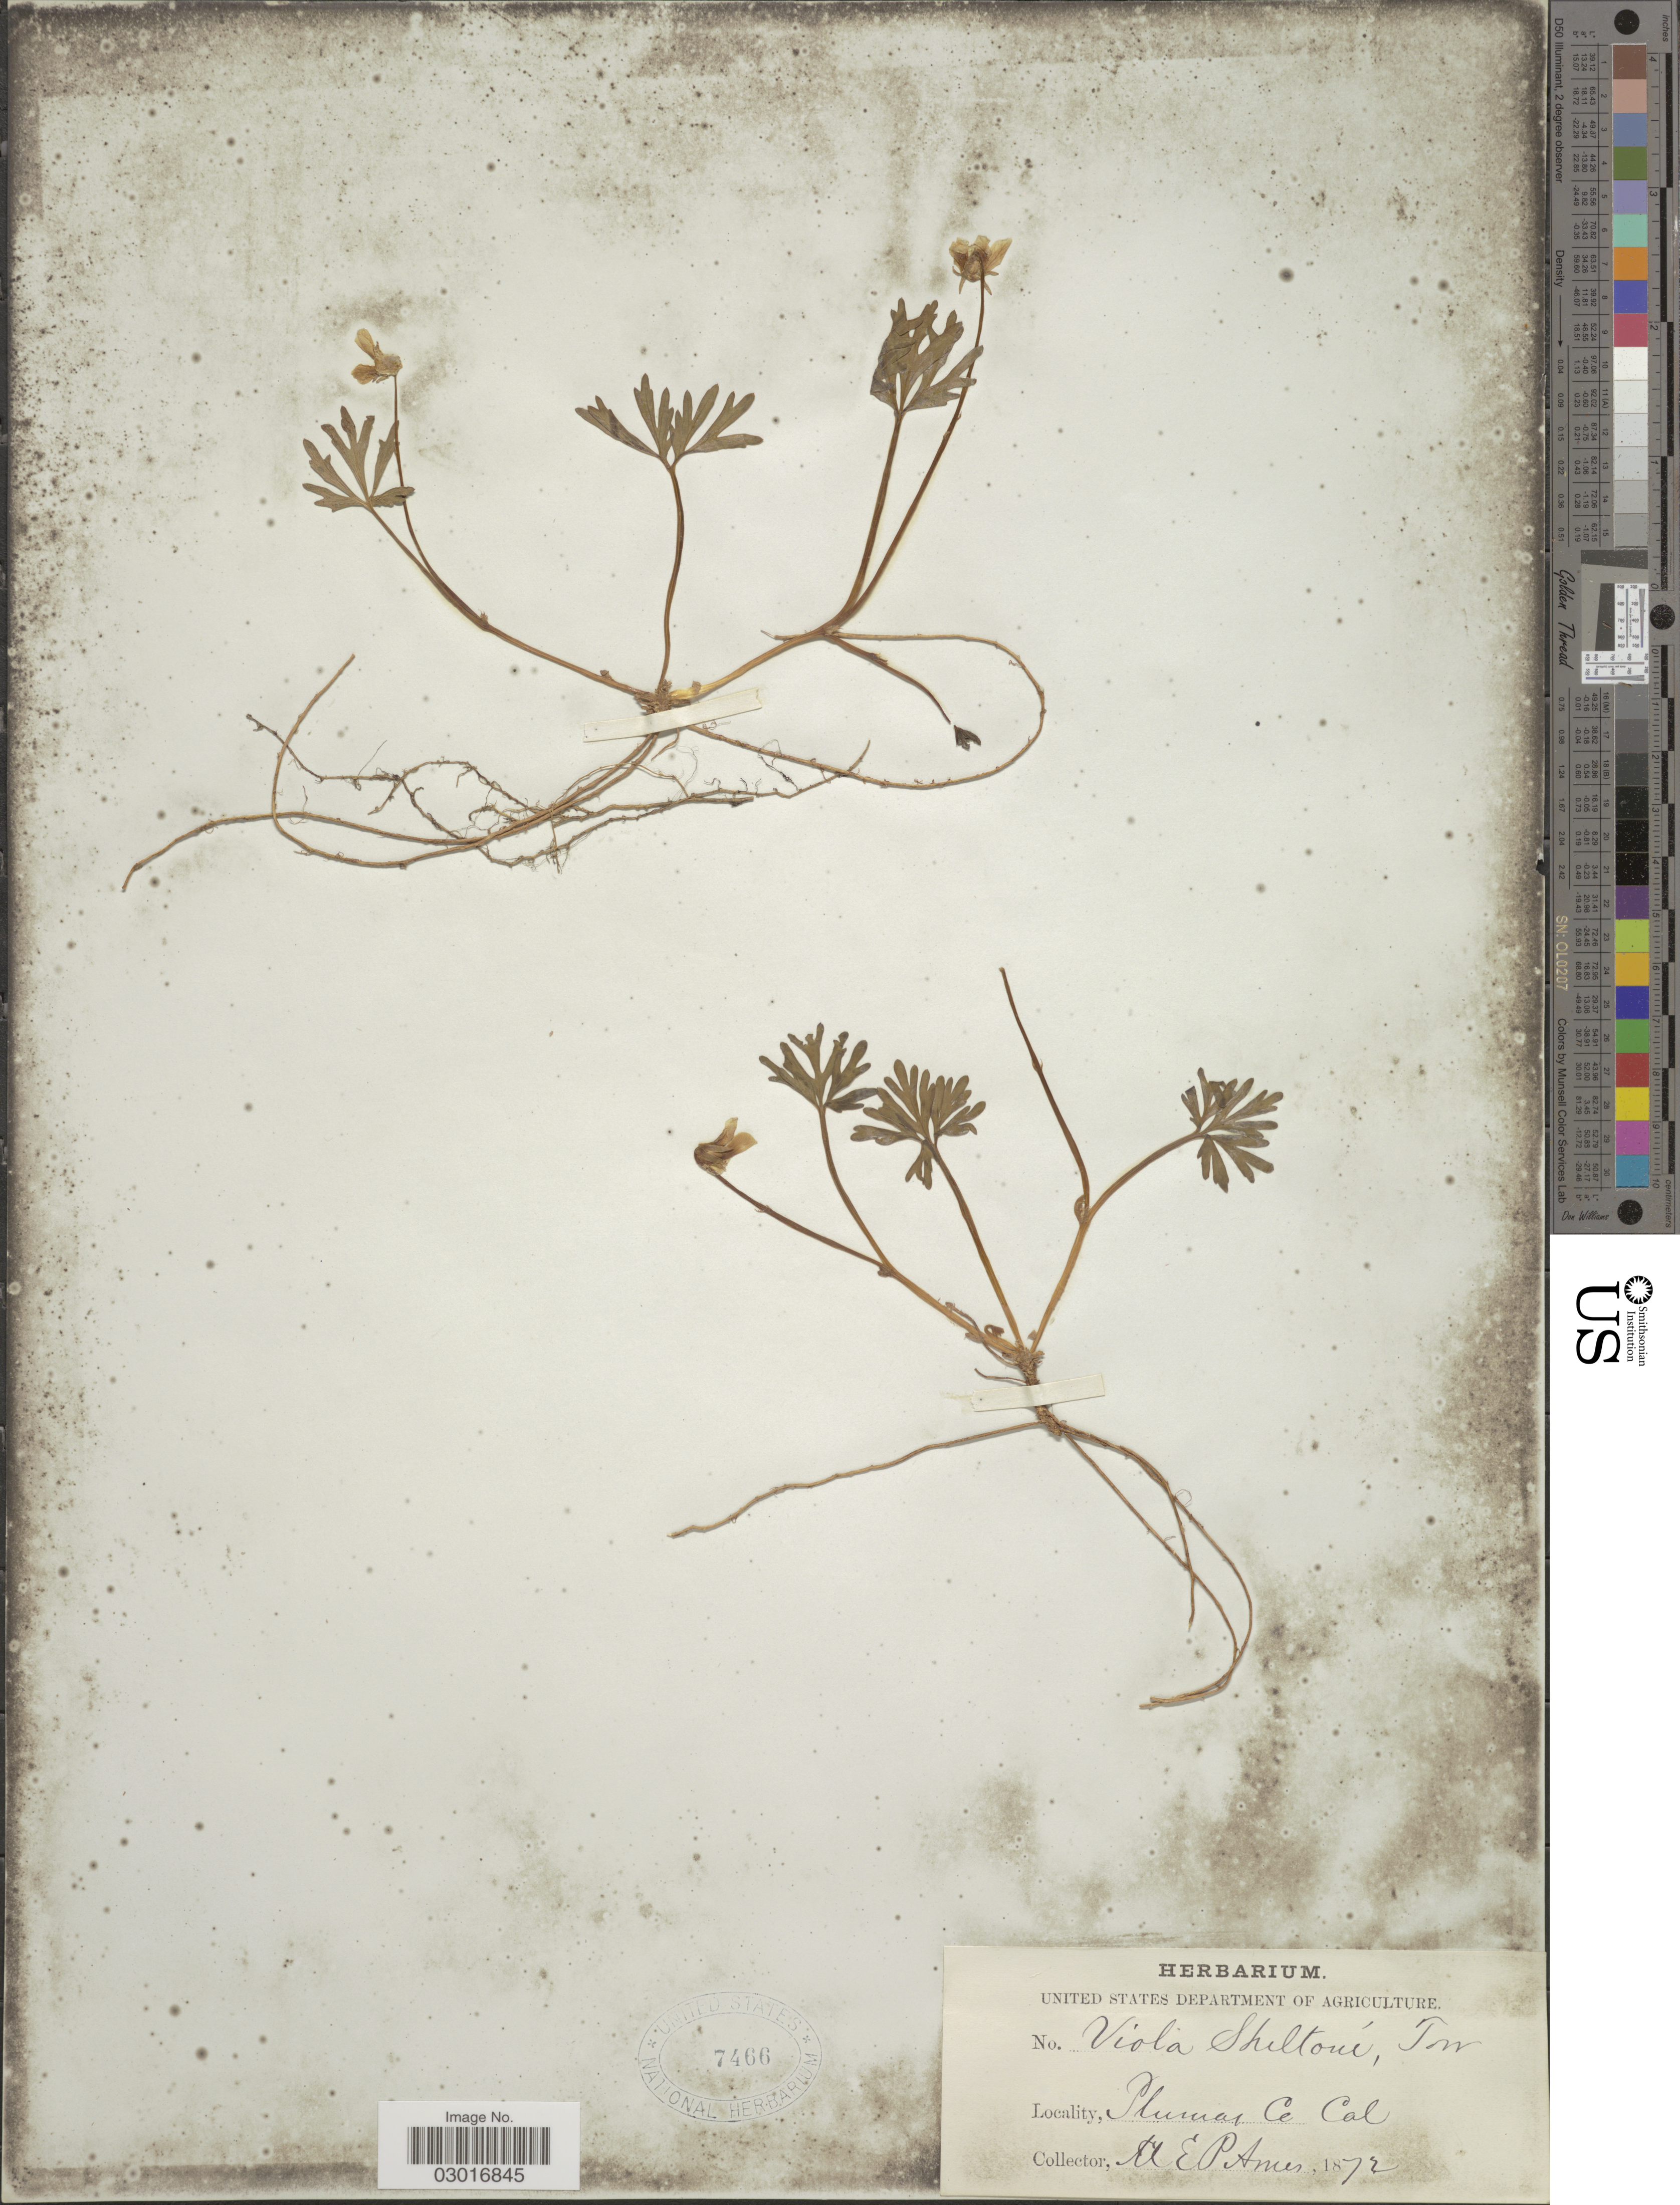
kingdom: Plantae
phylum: Tracheophyta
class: Magnoliopsida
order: Malpighiales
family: Violaceae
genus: Viola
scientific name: Viola sheltonii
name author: Torr.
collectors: M. E. P. Ames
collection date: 1872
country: United States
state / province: California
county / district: Plumas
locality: Plumas Co.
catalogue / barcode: US 7466